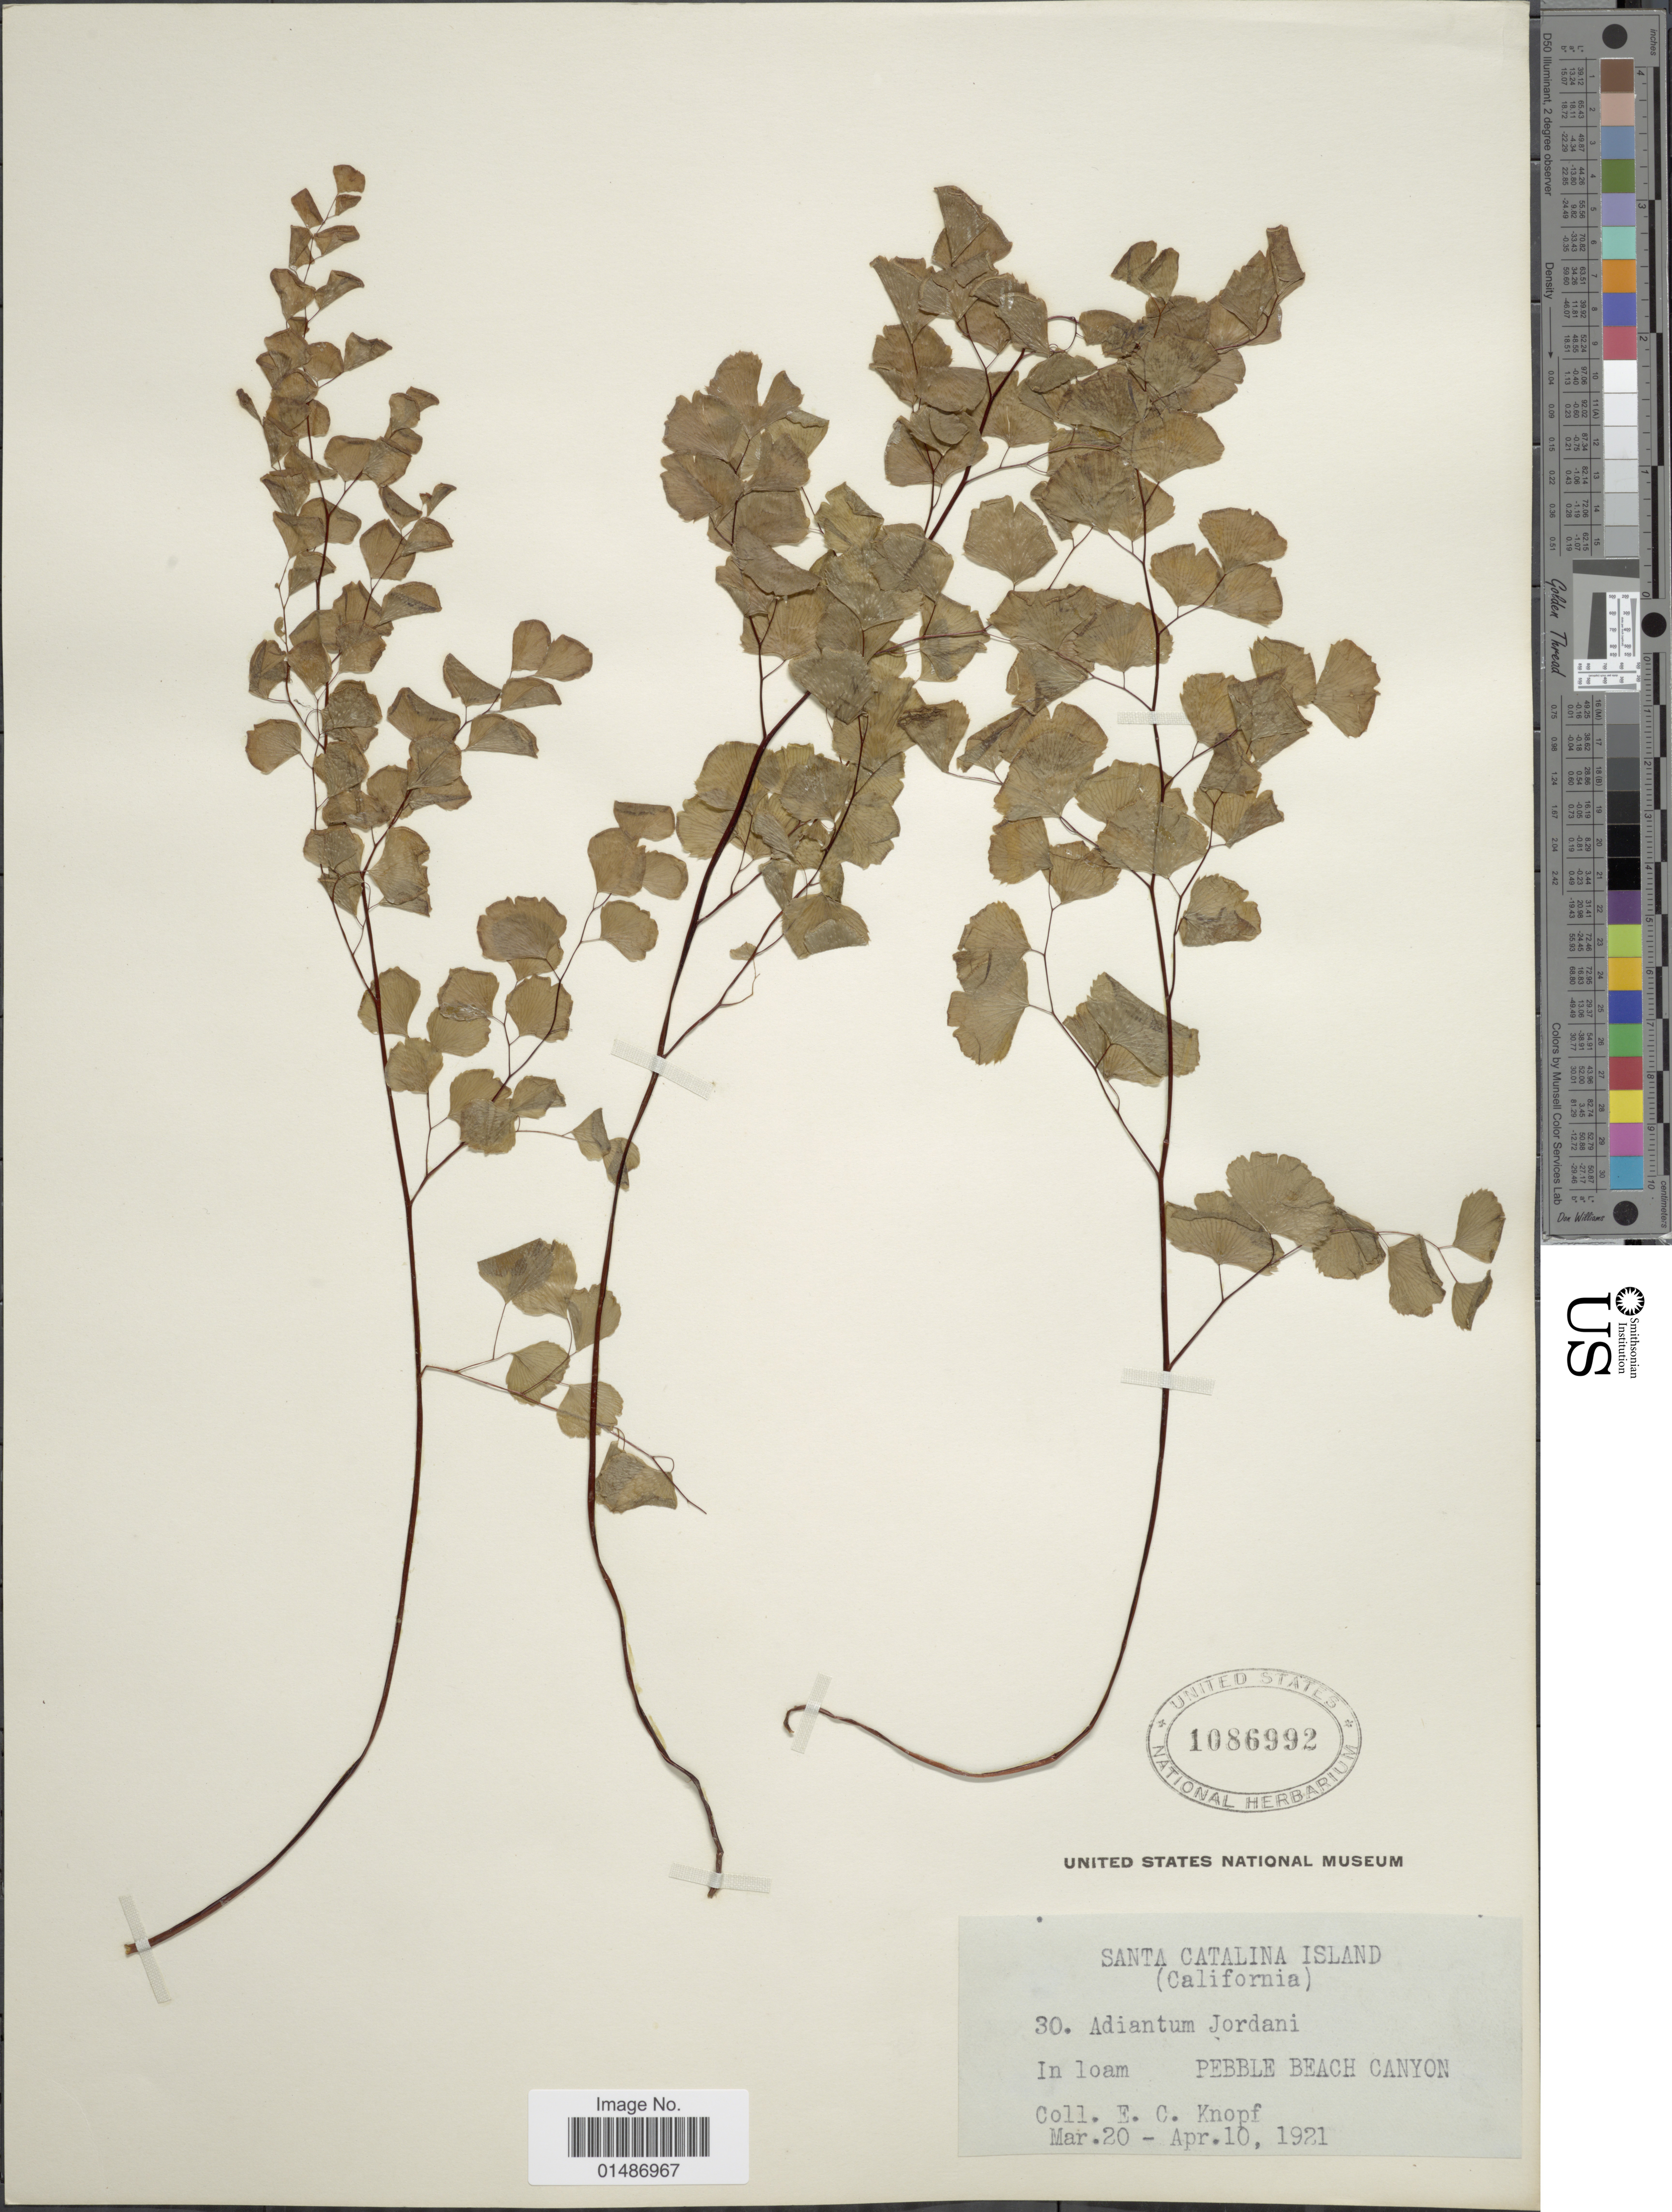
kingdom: Plantae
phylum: Tracheophyta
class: Polypodiopsida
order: Polypodiales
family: Pteridaceae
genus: Adiantum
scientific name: Adiantum jordanii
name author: C.H. Mull.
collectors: E. Knopf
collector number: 30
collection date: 1921-03-20/1921-04-10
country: United States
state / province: California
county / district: Los Angeles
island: Santa Catalina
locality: Santa Catalina Island. In loam Pebble Beach Canyon.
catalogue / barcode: US 1086992